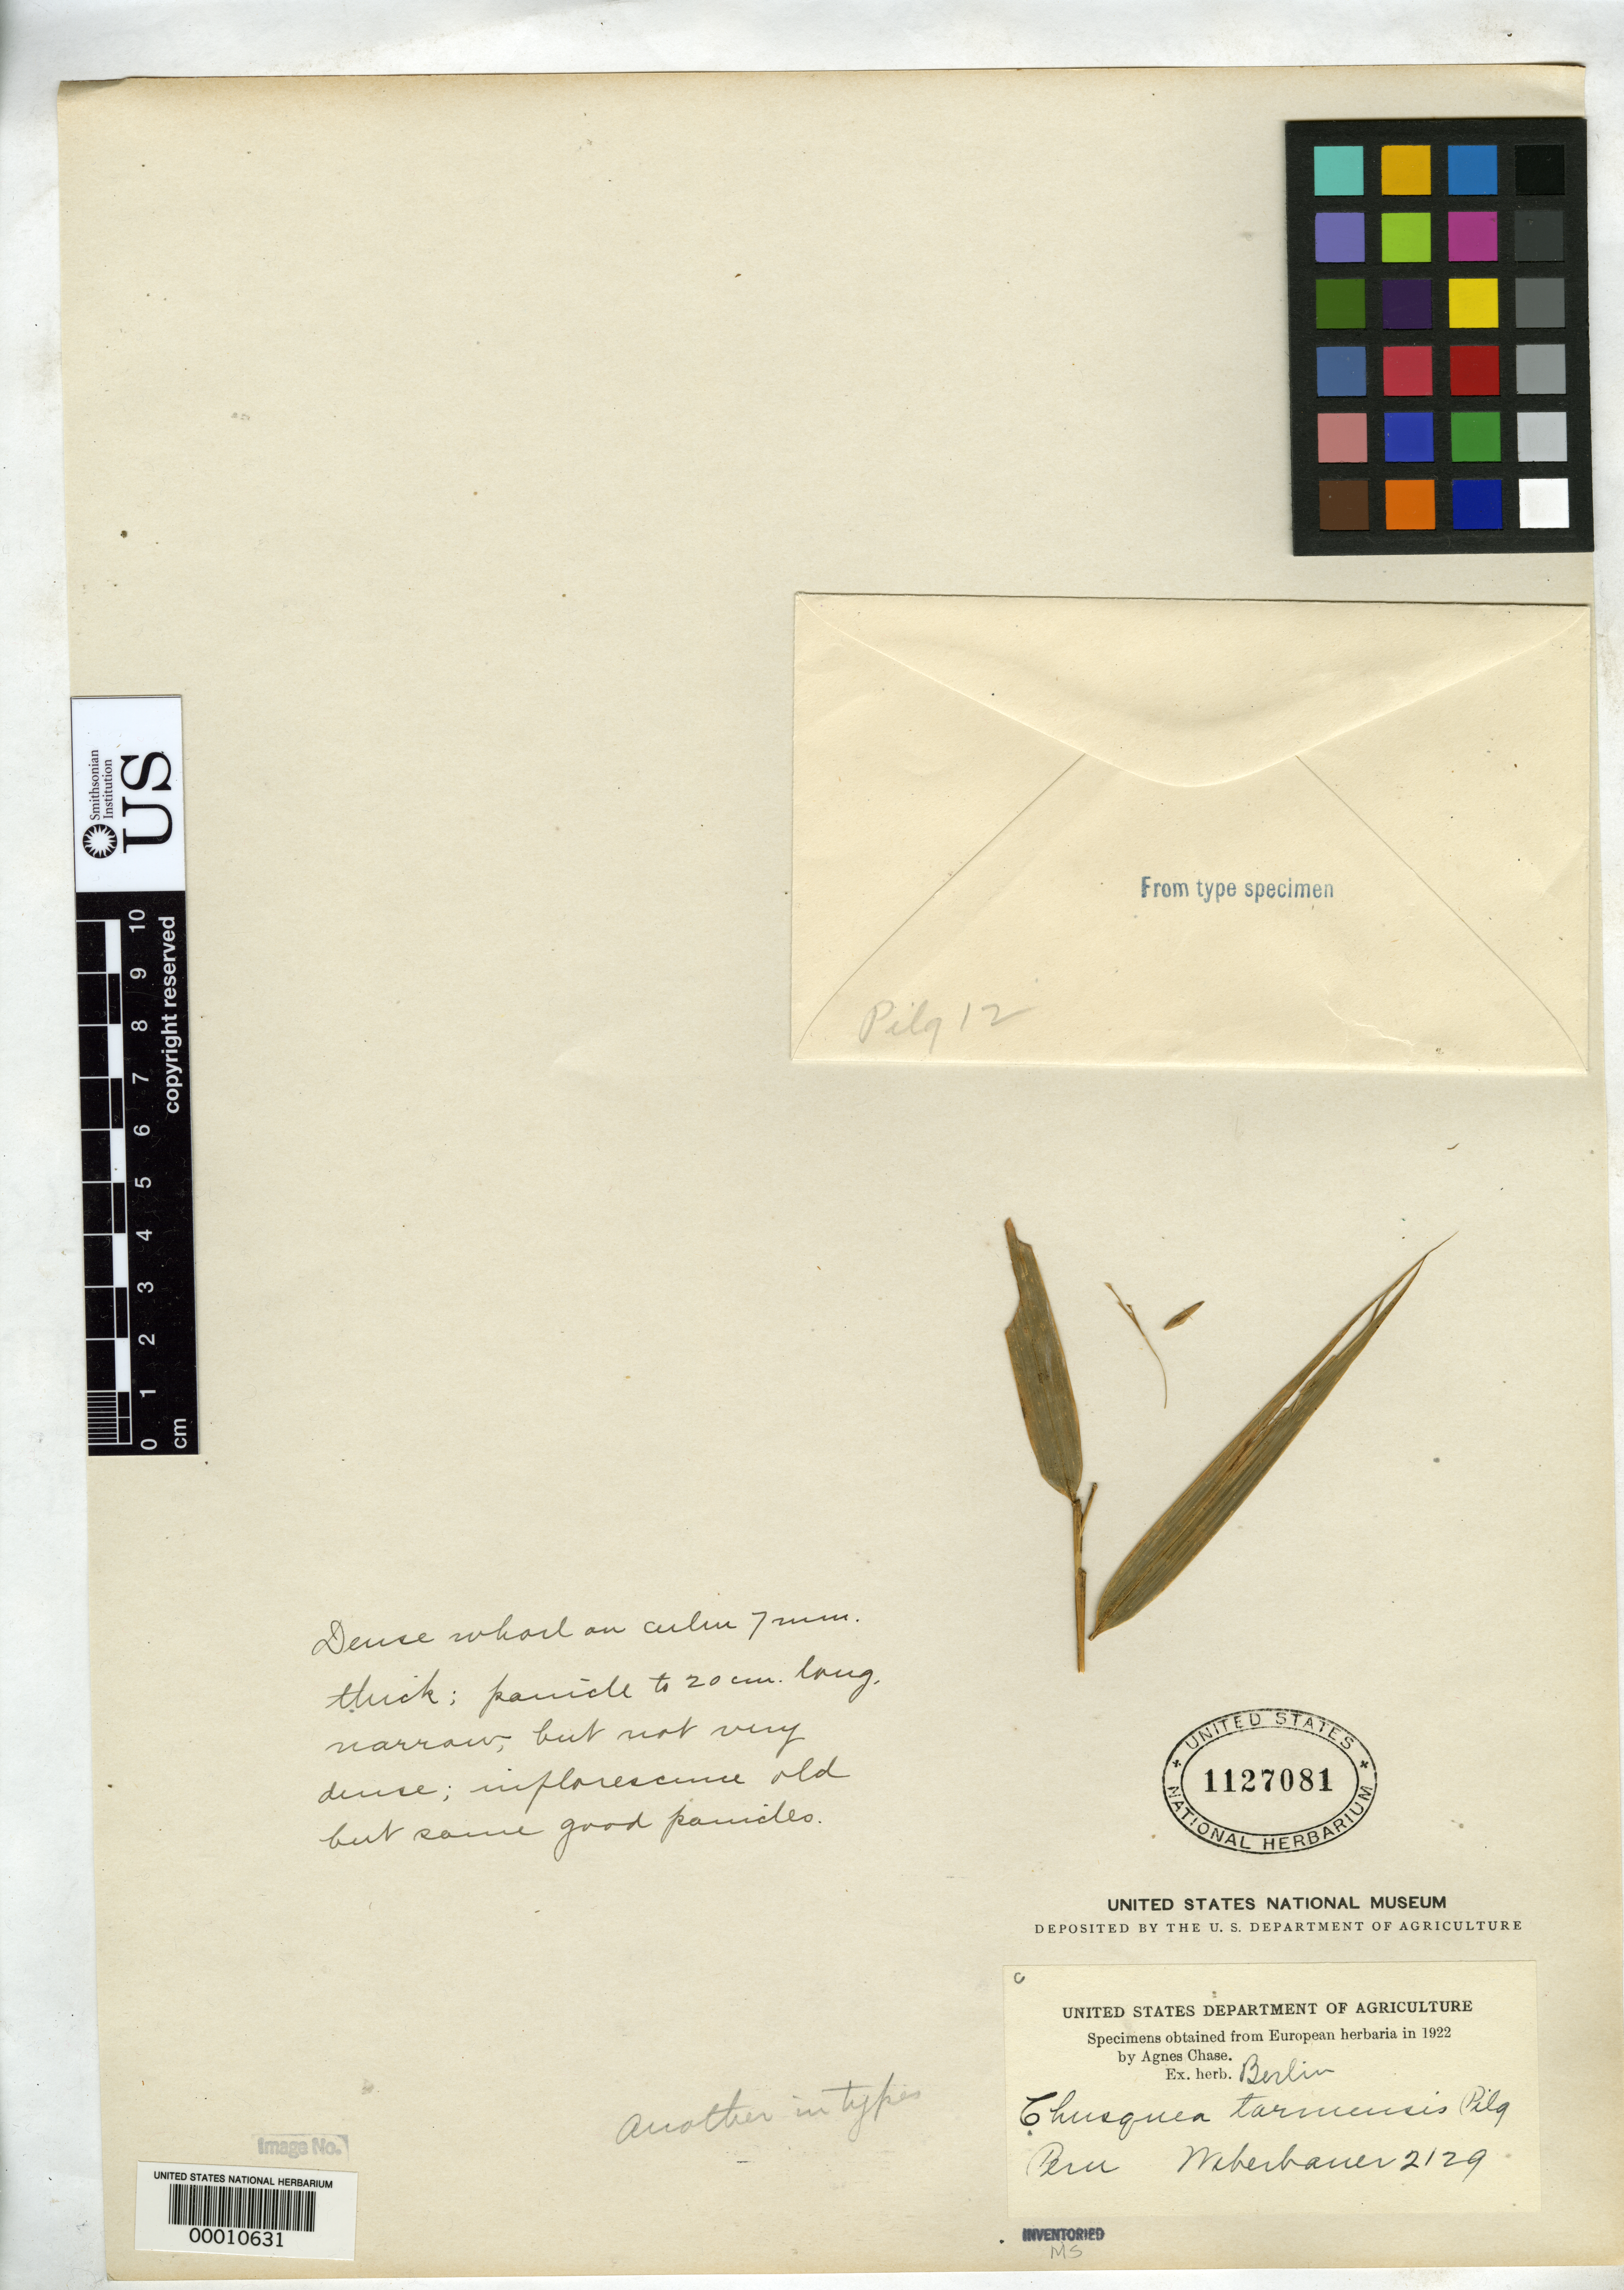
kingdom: Plantae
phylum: Tracheophyta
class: Liliopsida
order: Poales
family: Poaceae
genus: Chusquea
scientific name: Chusquea tarmensis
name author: Pilg.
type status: Type Fragment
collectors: A. Weberbauer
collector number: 2129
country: Peru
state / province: San Martín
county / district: Mariscal Cáceres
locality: Rio Huallaga, margen Derecha del; Balsa Probana; dtto. Tocache Nuevo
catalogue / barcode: US 1127081